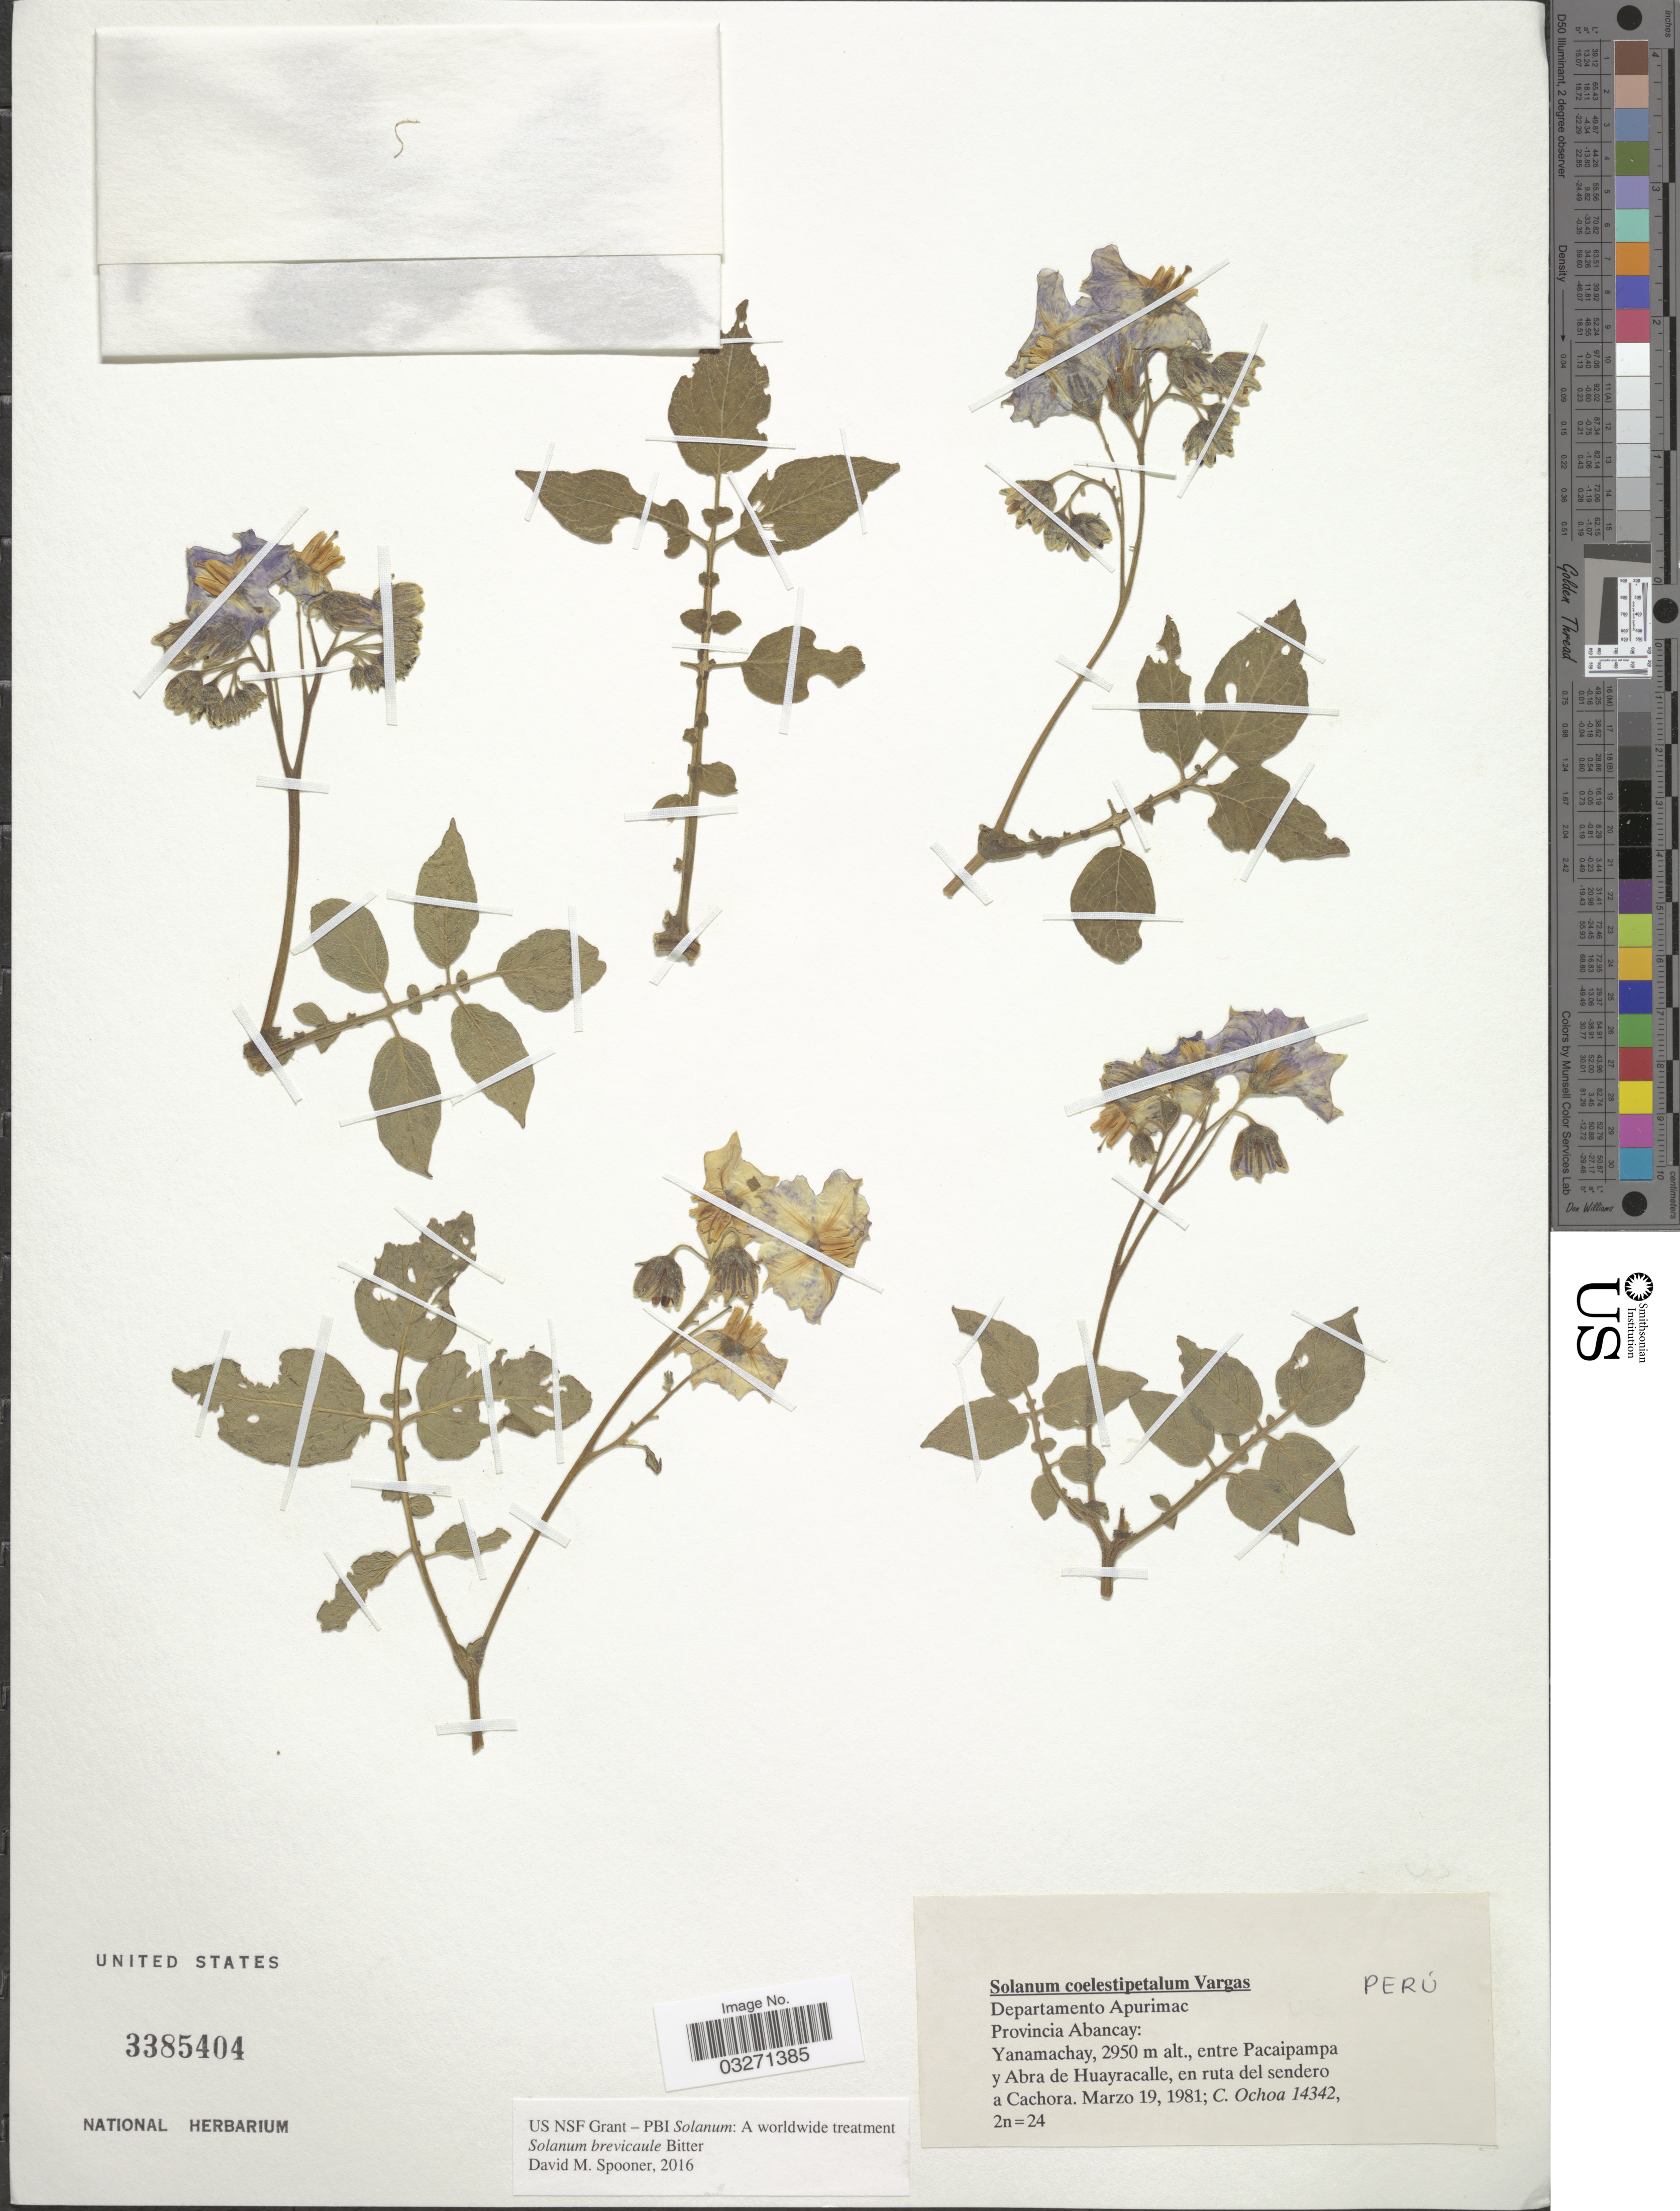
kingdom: Plantae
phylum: Tracheophyta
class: Magnoliopsida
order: Solanales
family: Solanaceae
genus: Solanum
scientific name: Solanum brevicaule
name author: Bitter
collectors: C. Ochoa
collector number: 14342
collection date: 1981-03-19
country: Peru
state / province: Apurímac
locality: Departamento Apurimac. Provincia Abancay: Yanamachay, entre Pacaipampa y Abra de Huayracalle, en ruta del sendero a Cachora.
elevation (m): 2950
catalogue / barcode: US 3385404